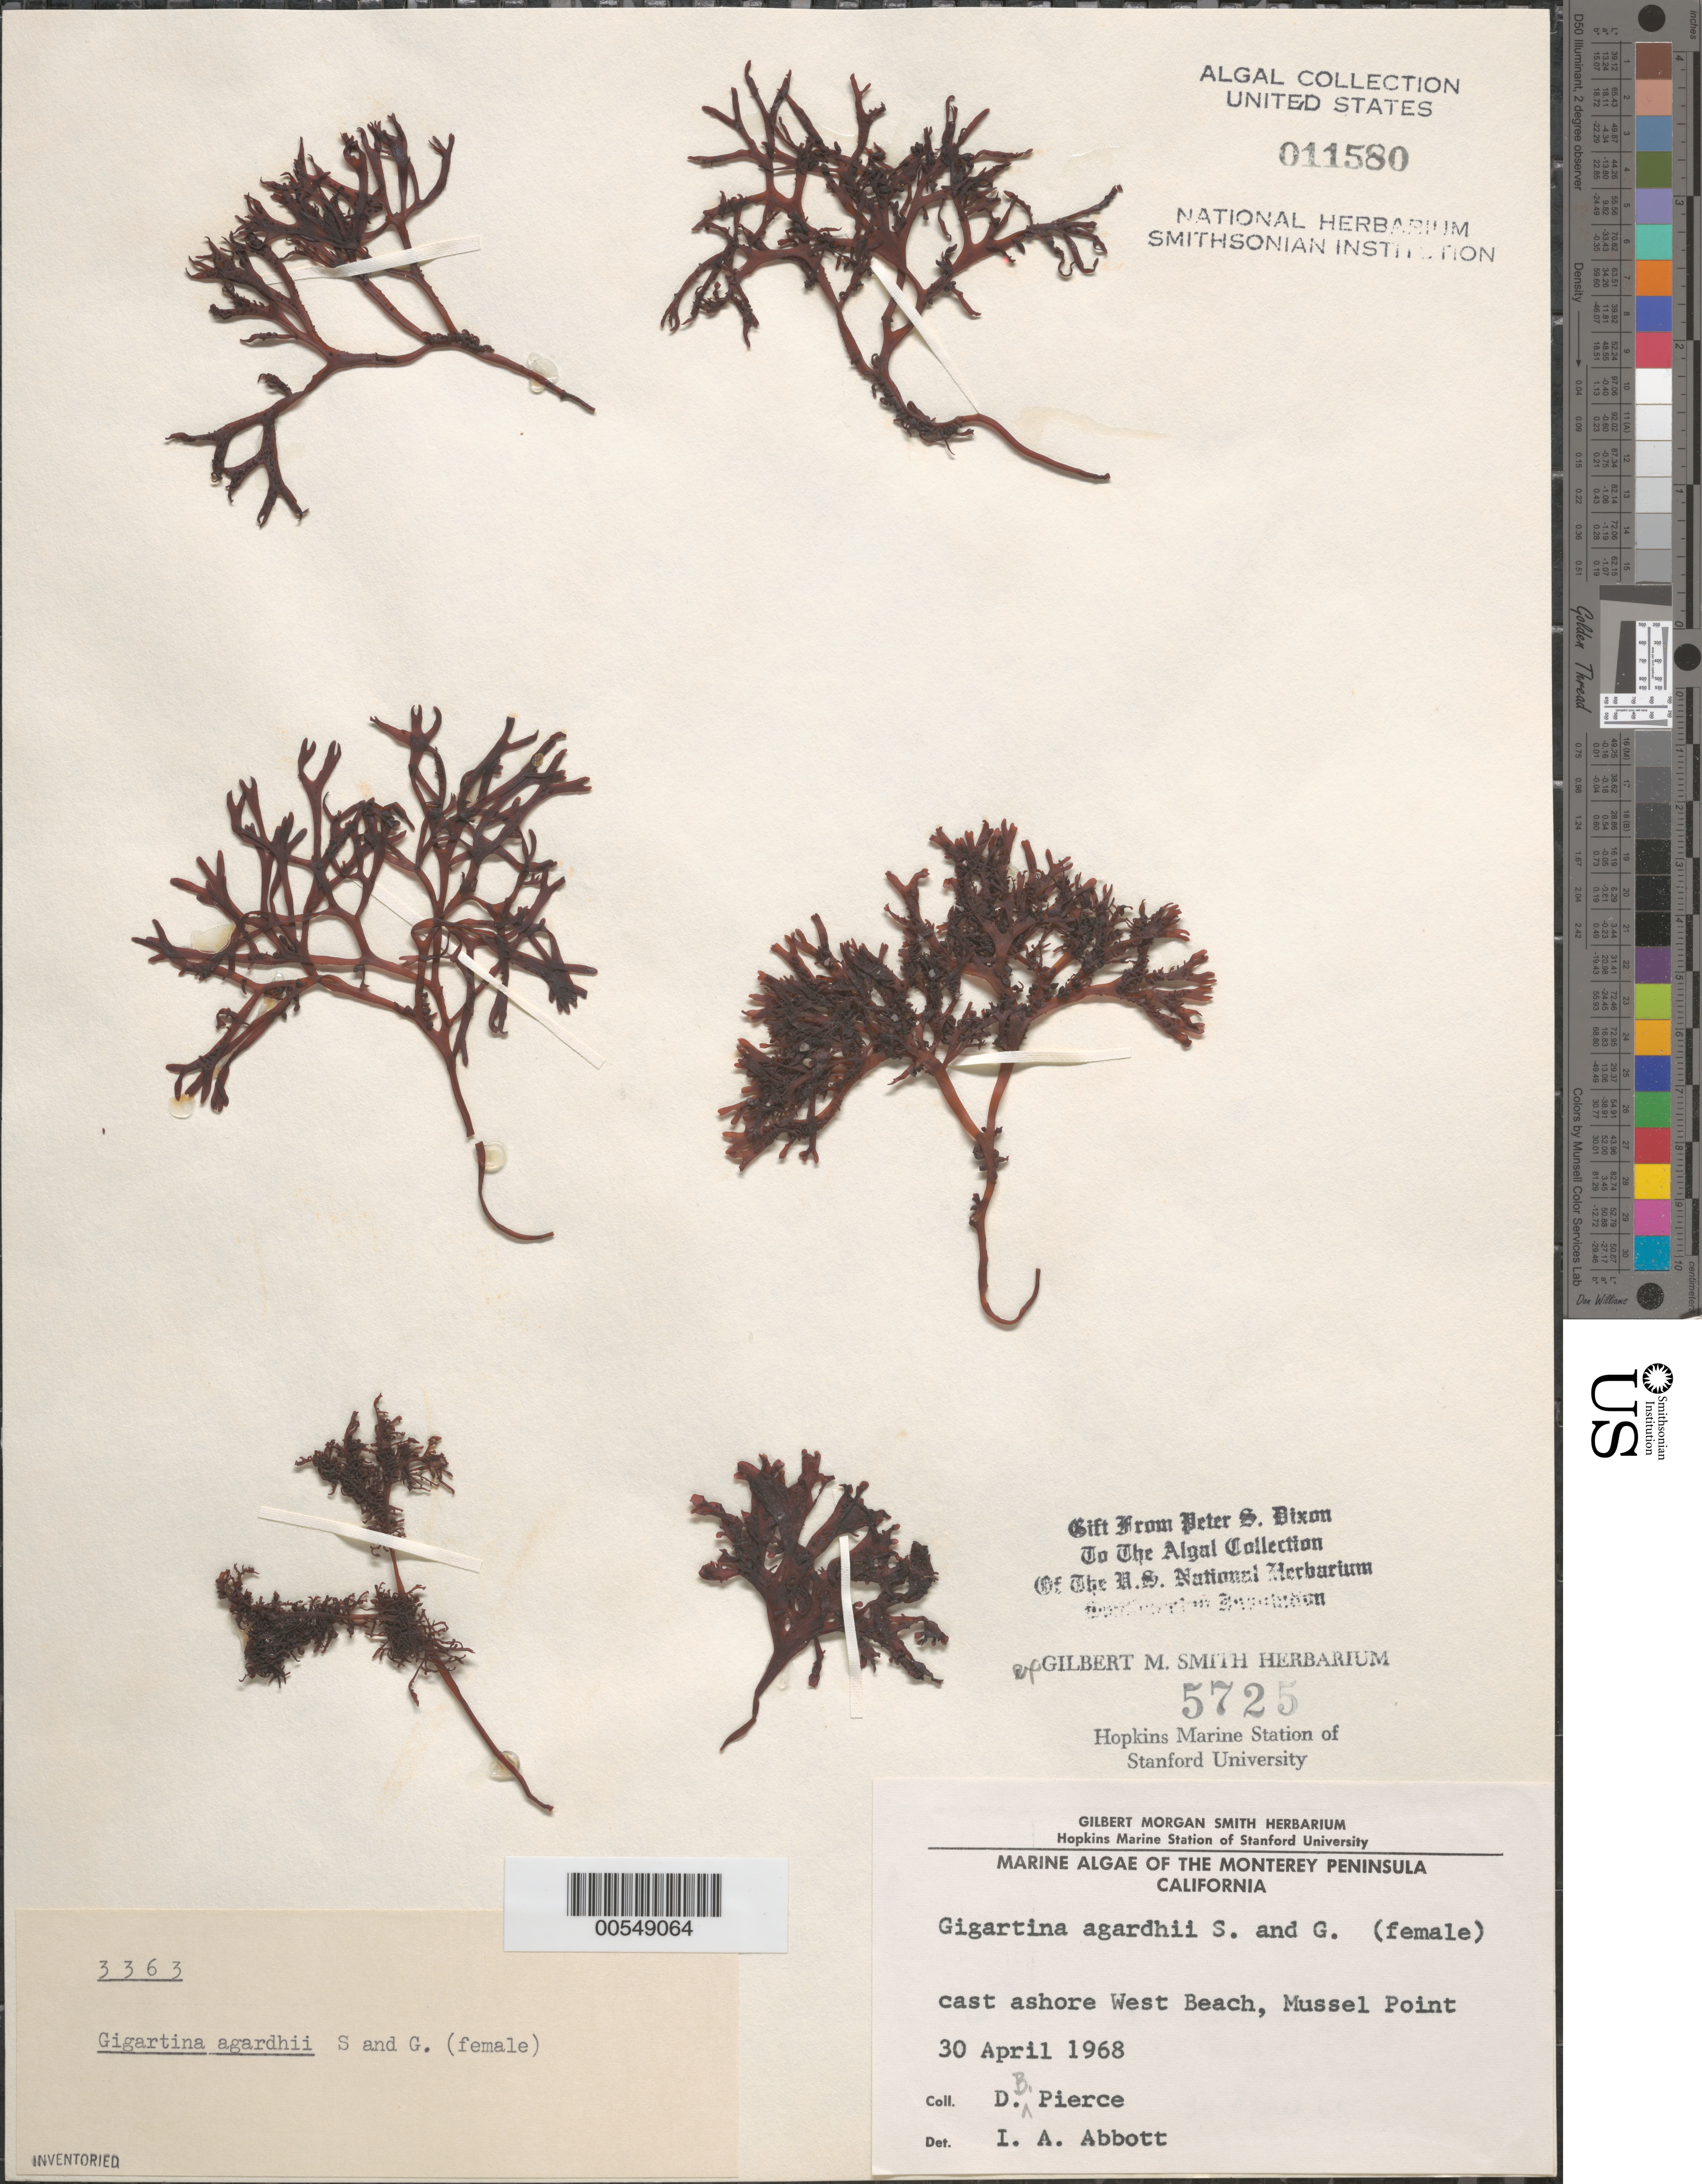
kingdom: Plantae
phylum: Rhodophyta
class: Florideophyceae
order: Gigartinales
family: Phyllophoraceae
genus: Mastocarpus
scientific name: Mastocarpus agardhii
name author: (Setchell & N.L. Gardner) S.C. Lindstrom et al.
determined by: Algae name updating Project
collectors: D. Pierce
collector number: PSD 3363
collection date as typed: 30 Apr 1968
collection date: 1968-04-30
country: United States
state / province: California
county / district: Monterey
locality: West beach, Mussel Point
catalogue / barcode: US 11580